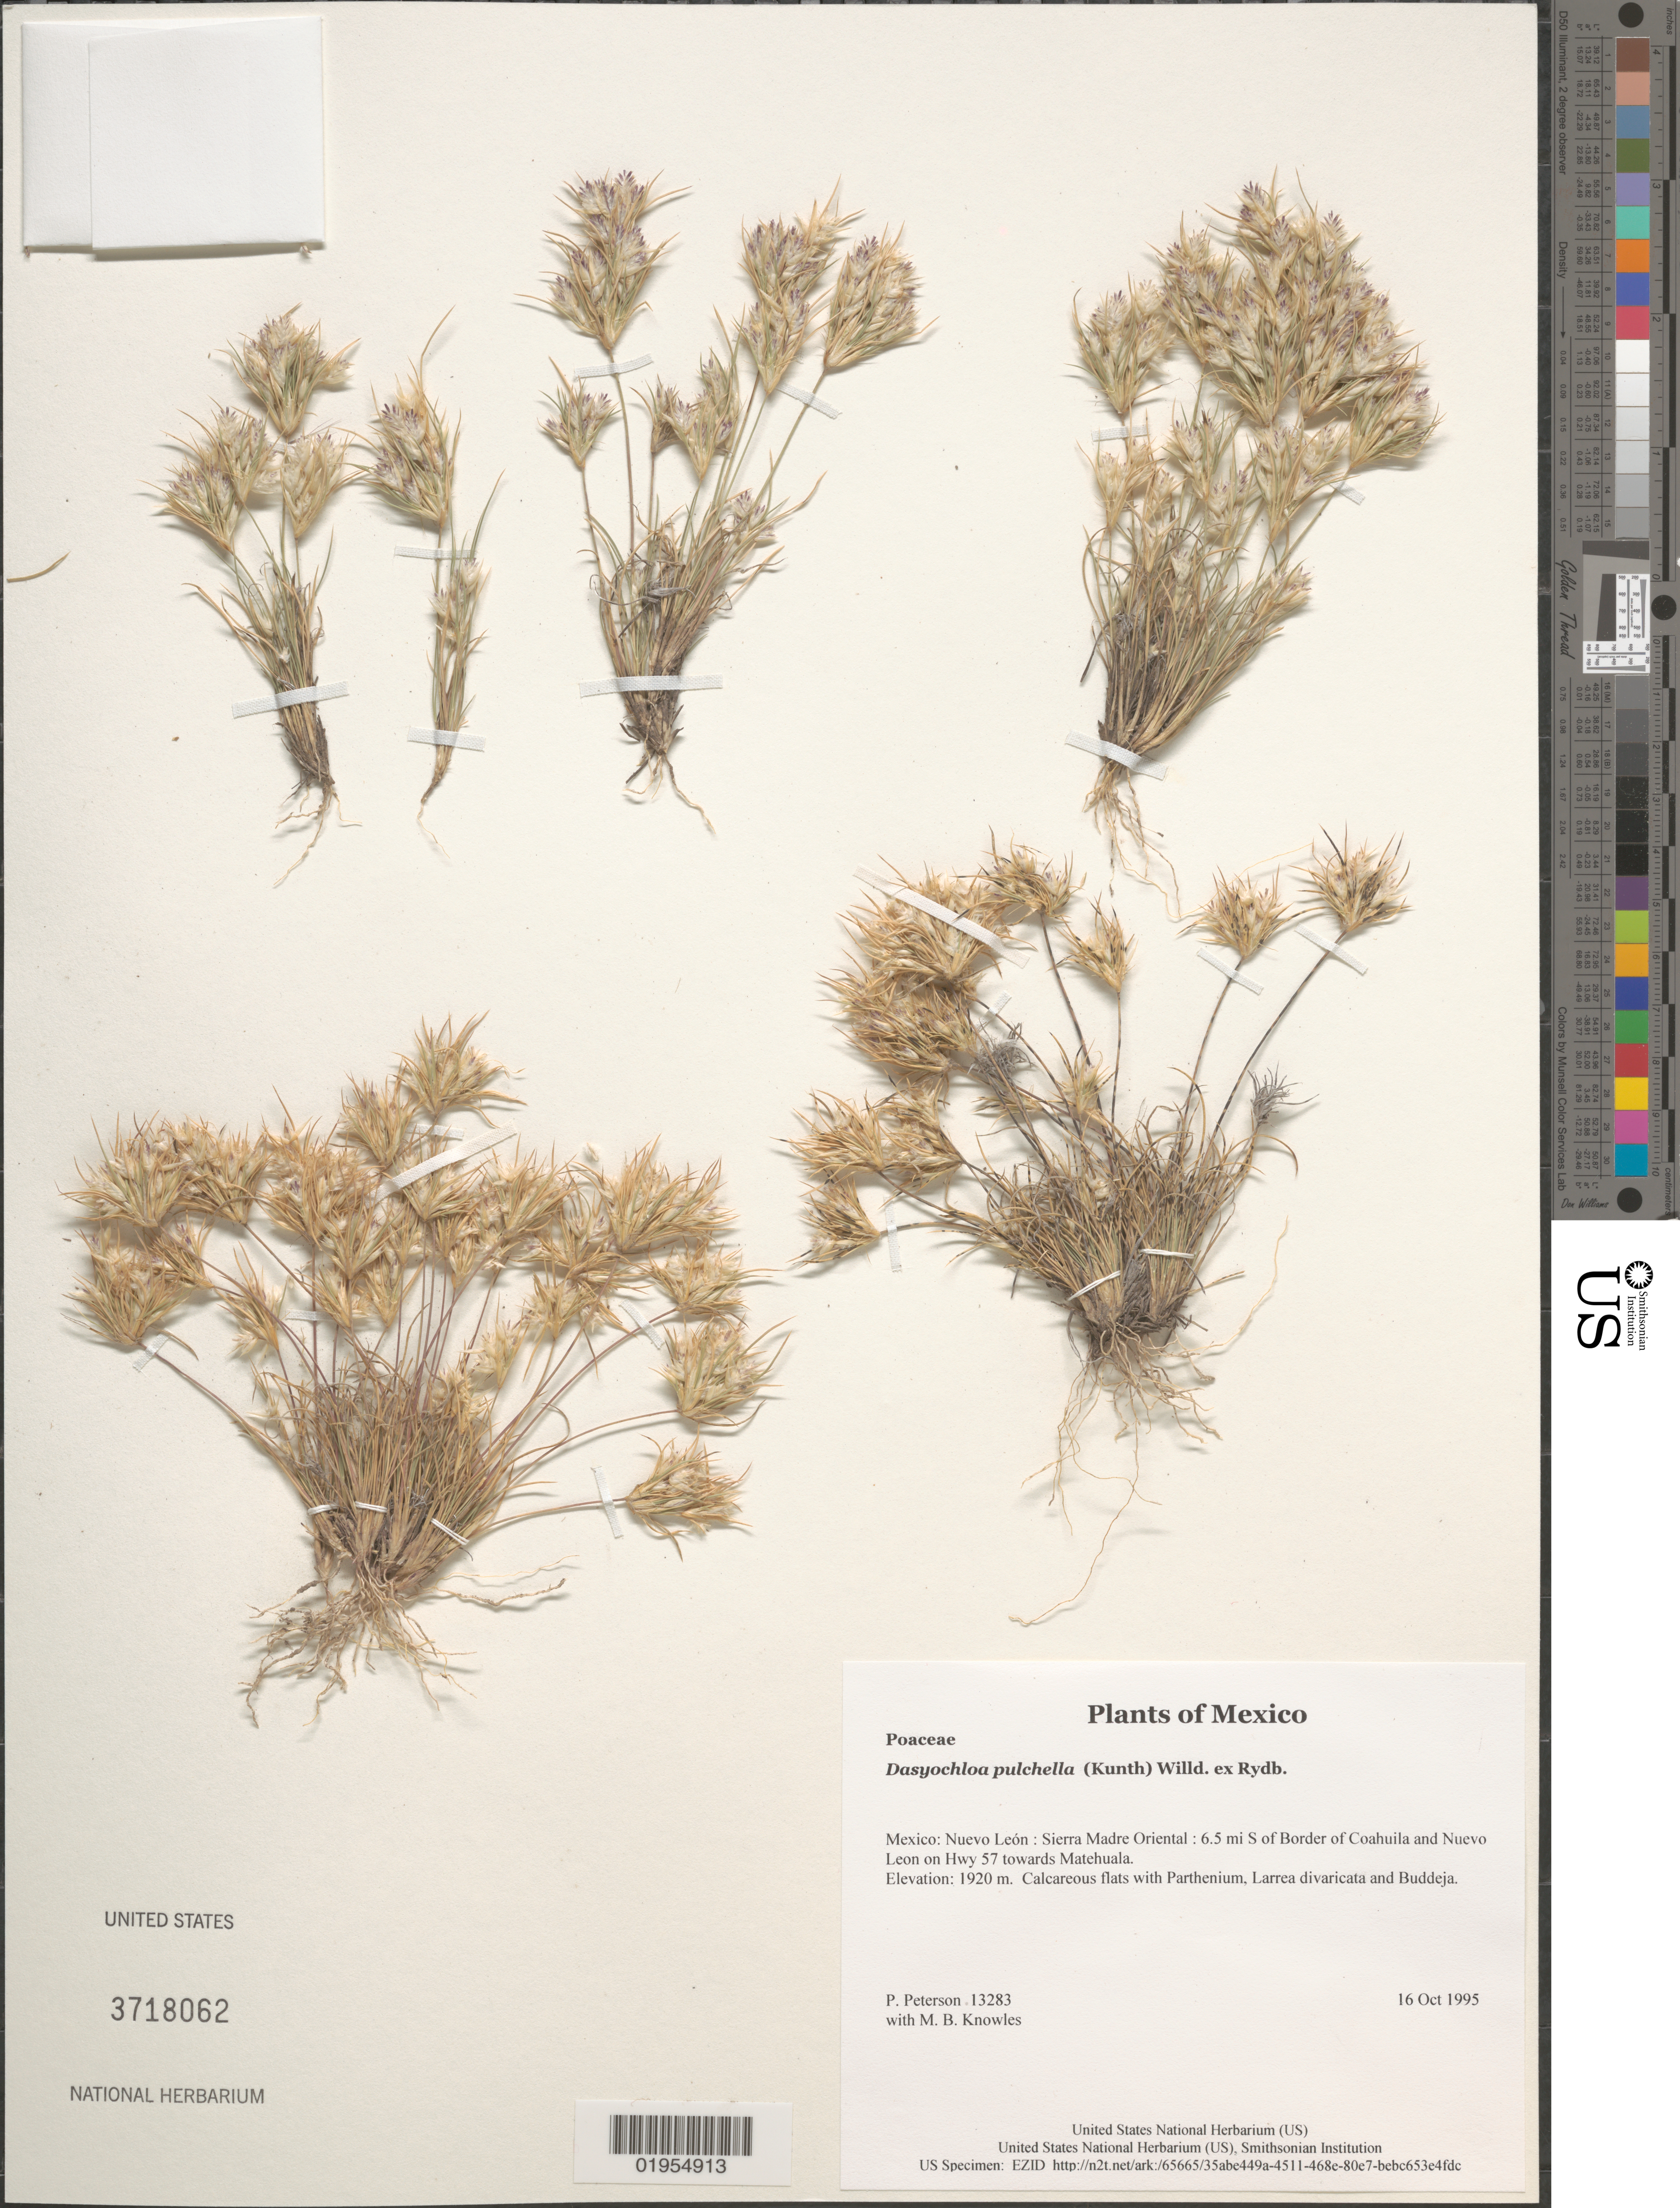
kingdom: Plantae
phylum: Tracheophyta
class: Liliopsida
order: Poales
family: Poaceae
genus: Dasyochloa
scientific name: Dasyochloa pulchella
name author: (Kunth) Willd. ex Rydb.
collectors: P. M. Peterson & M. B. Knowles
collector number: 13283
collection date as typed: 16 Oct 1995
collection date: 1995-10-16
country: Mexico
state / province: Nuevo León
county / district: Sierra Madre Oriental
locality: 6.5 mi S of Border of Coahuila and Nuevo Leon on Hwy 57 towards Matehuala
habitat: Calcareous flats with Parthenium, Larrea divaricata and Buddeja.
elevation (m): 1920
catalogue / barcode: US 3718062